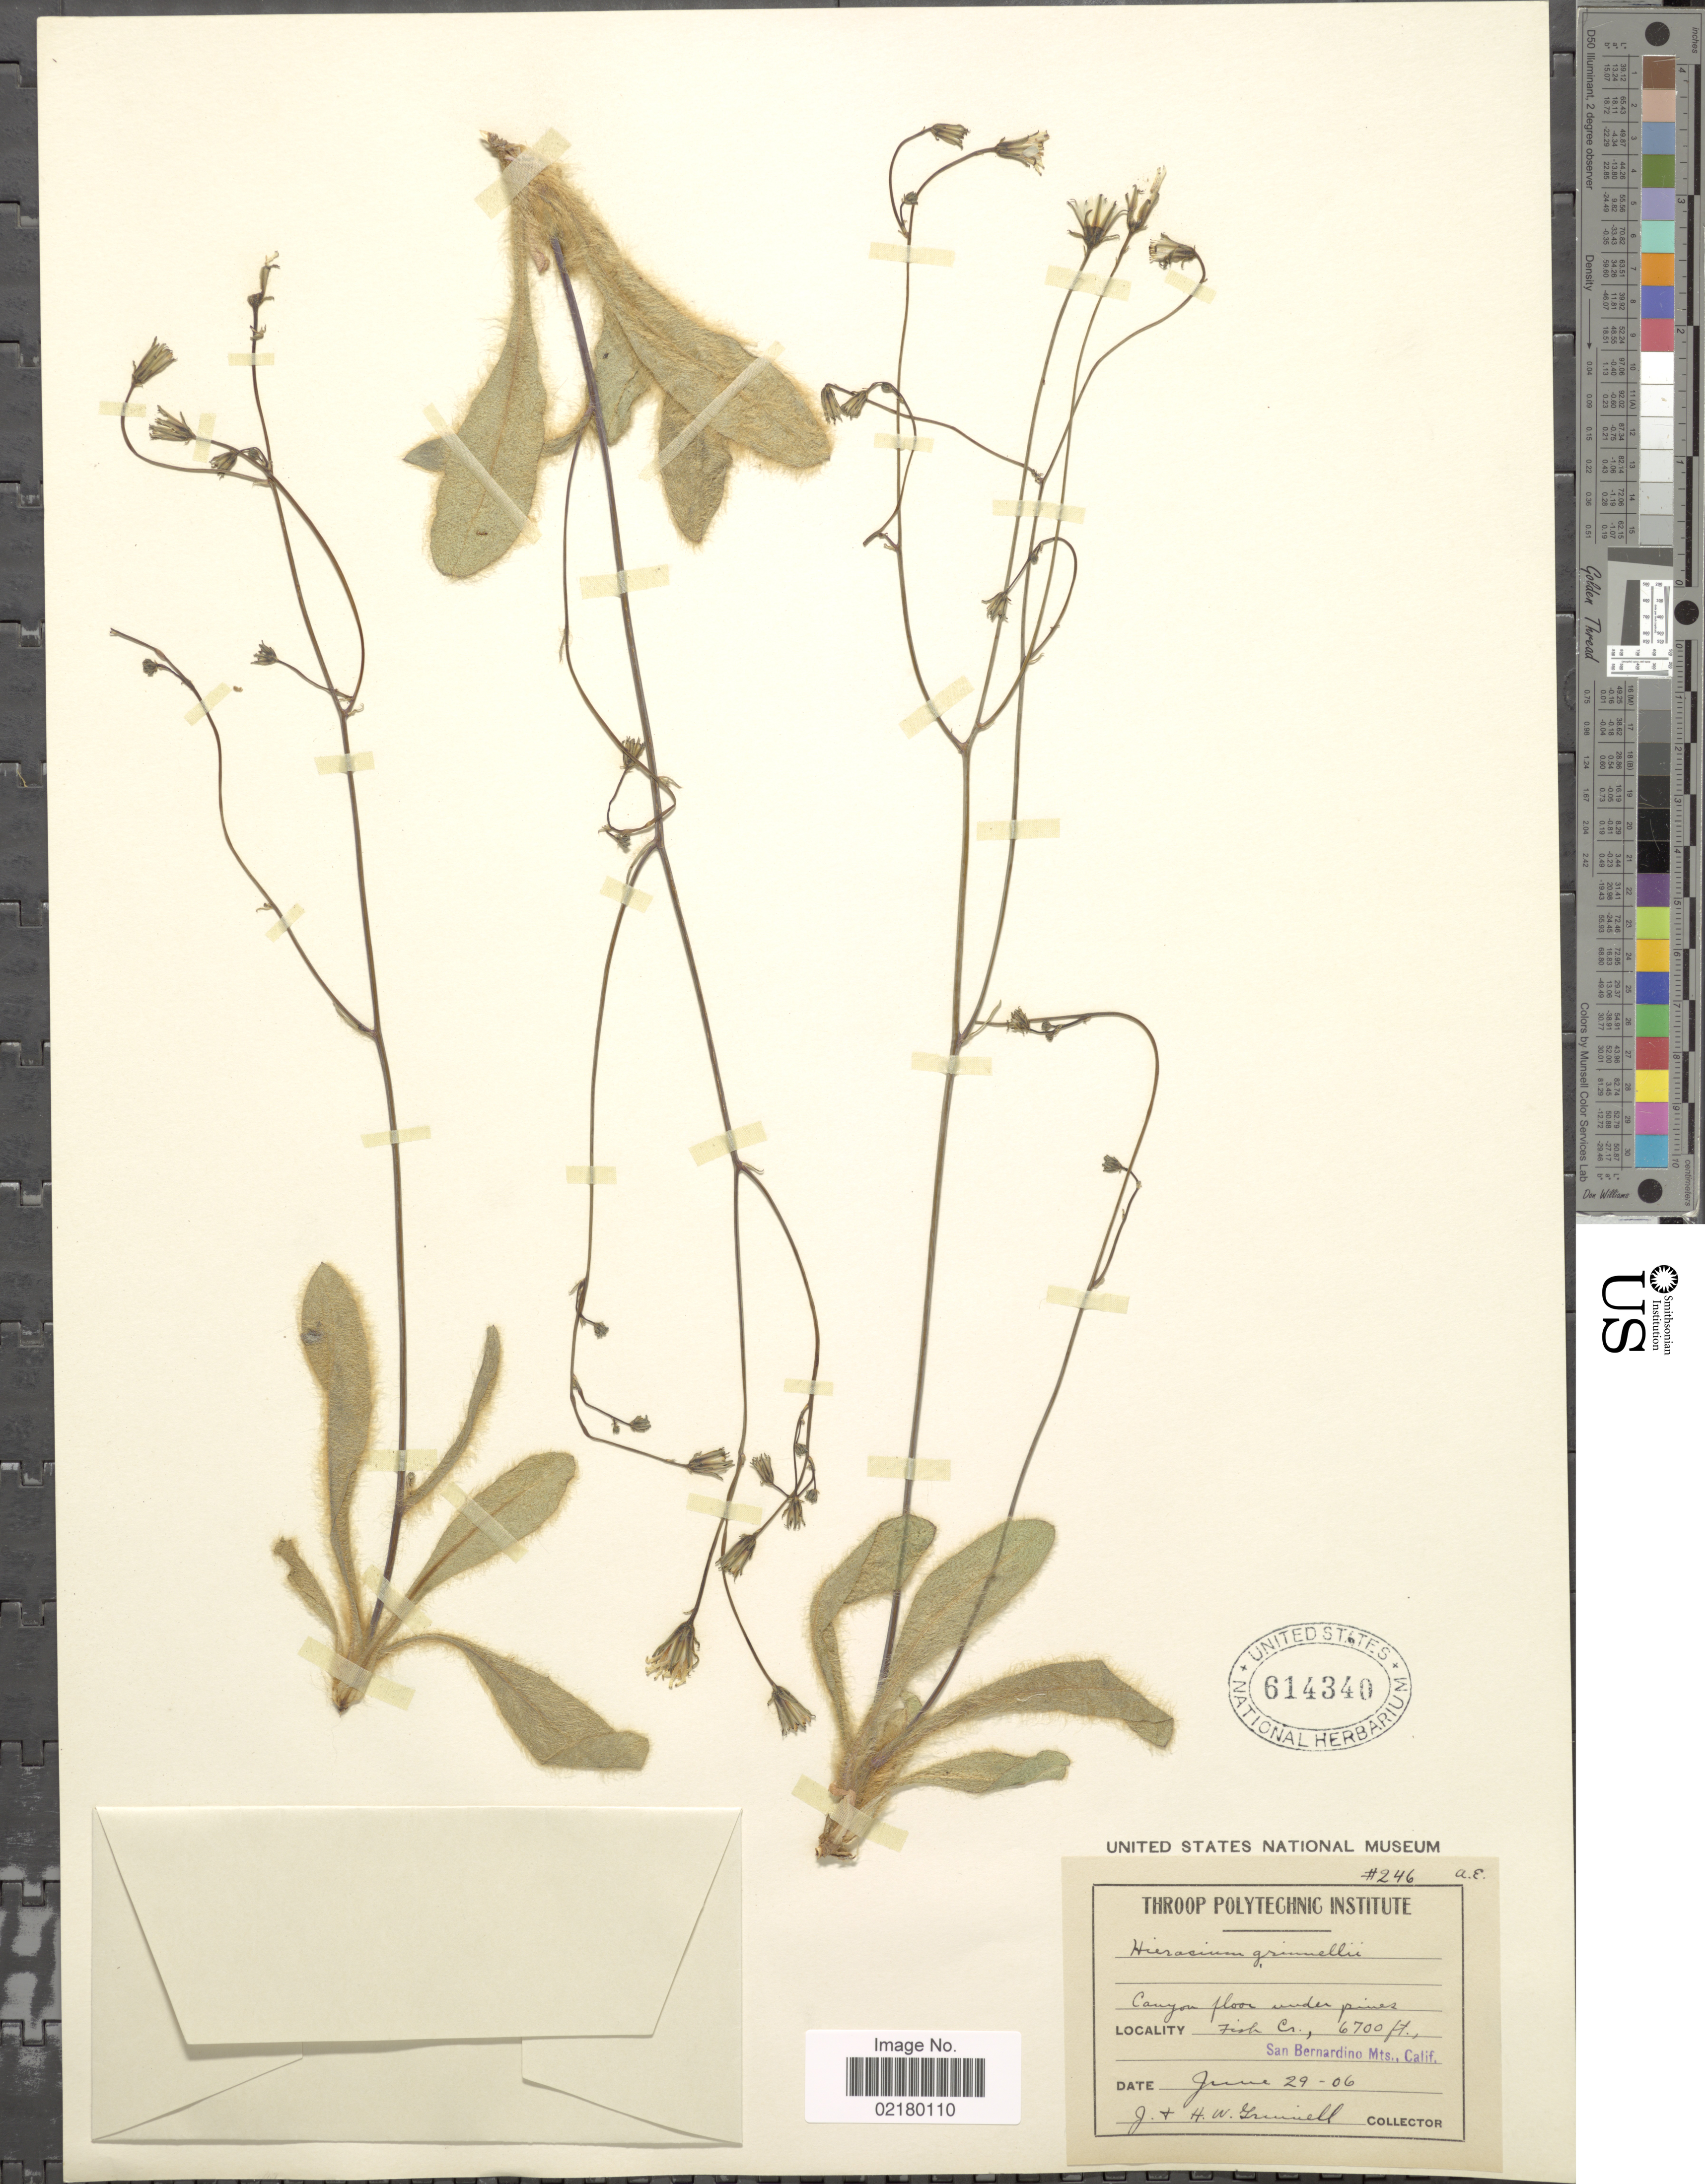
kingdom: Plantae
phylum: Tracheophyta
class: Magnoliopsida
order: Asterales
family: Asteraceae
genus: Hieracium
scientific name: Hieracium grinnellii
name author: Eastw.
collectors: J. Grinnell & H. Grinnell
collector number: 246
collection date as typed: Transcribed d/m/y: 29/6/06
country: United States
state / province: California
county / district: San Bernardino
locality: Canyon floor under pines Fish Co, San Bernardino Mts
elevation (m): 2042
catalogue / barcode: US 614340